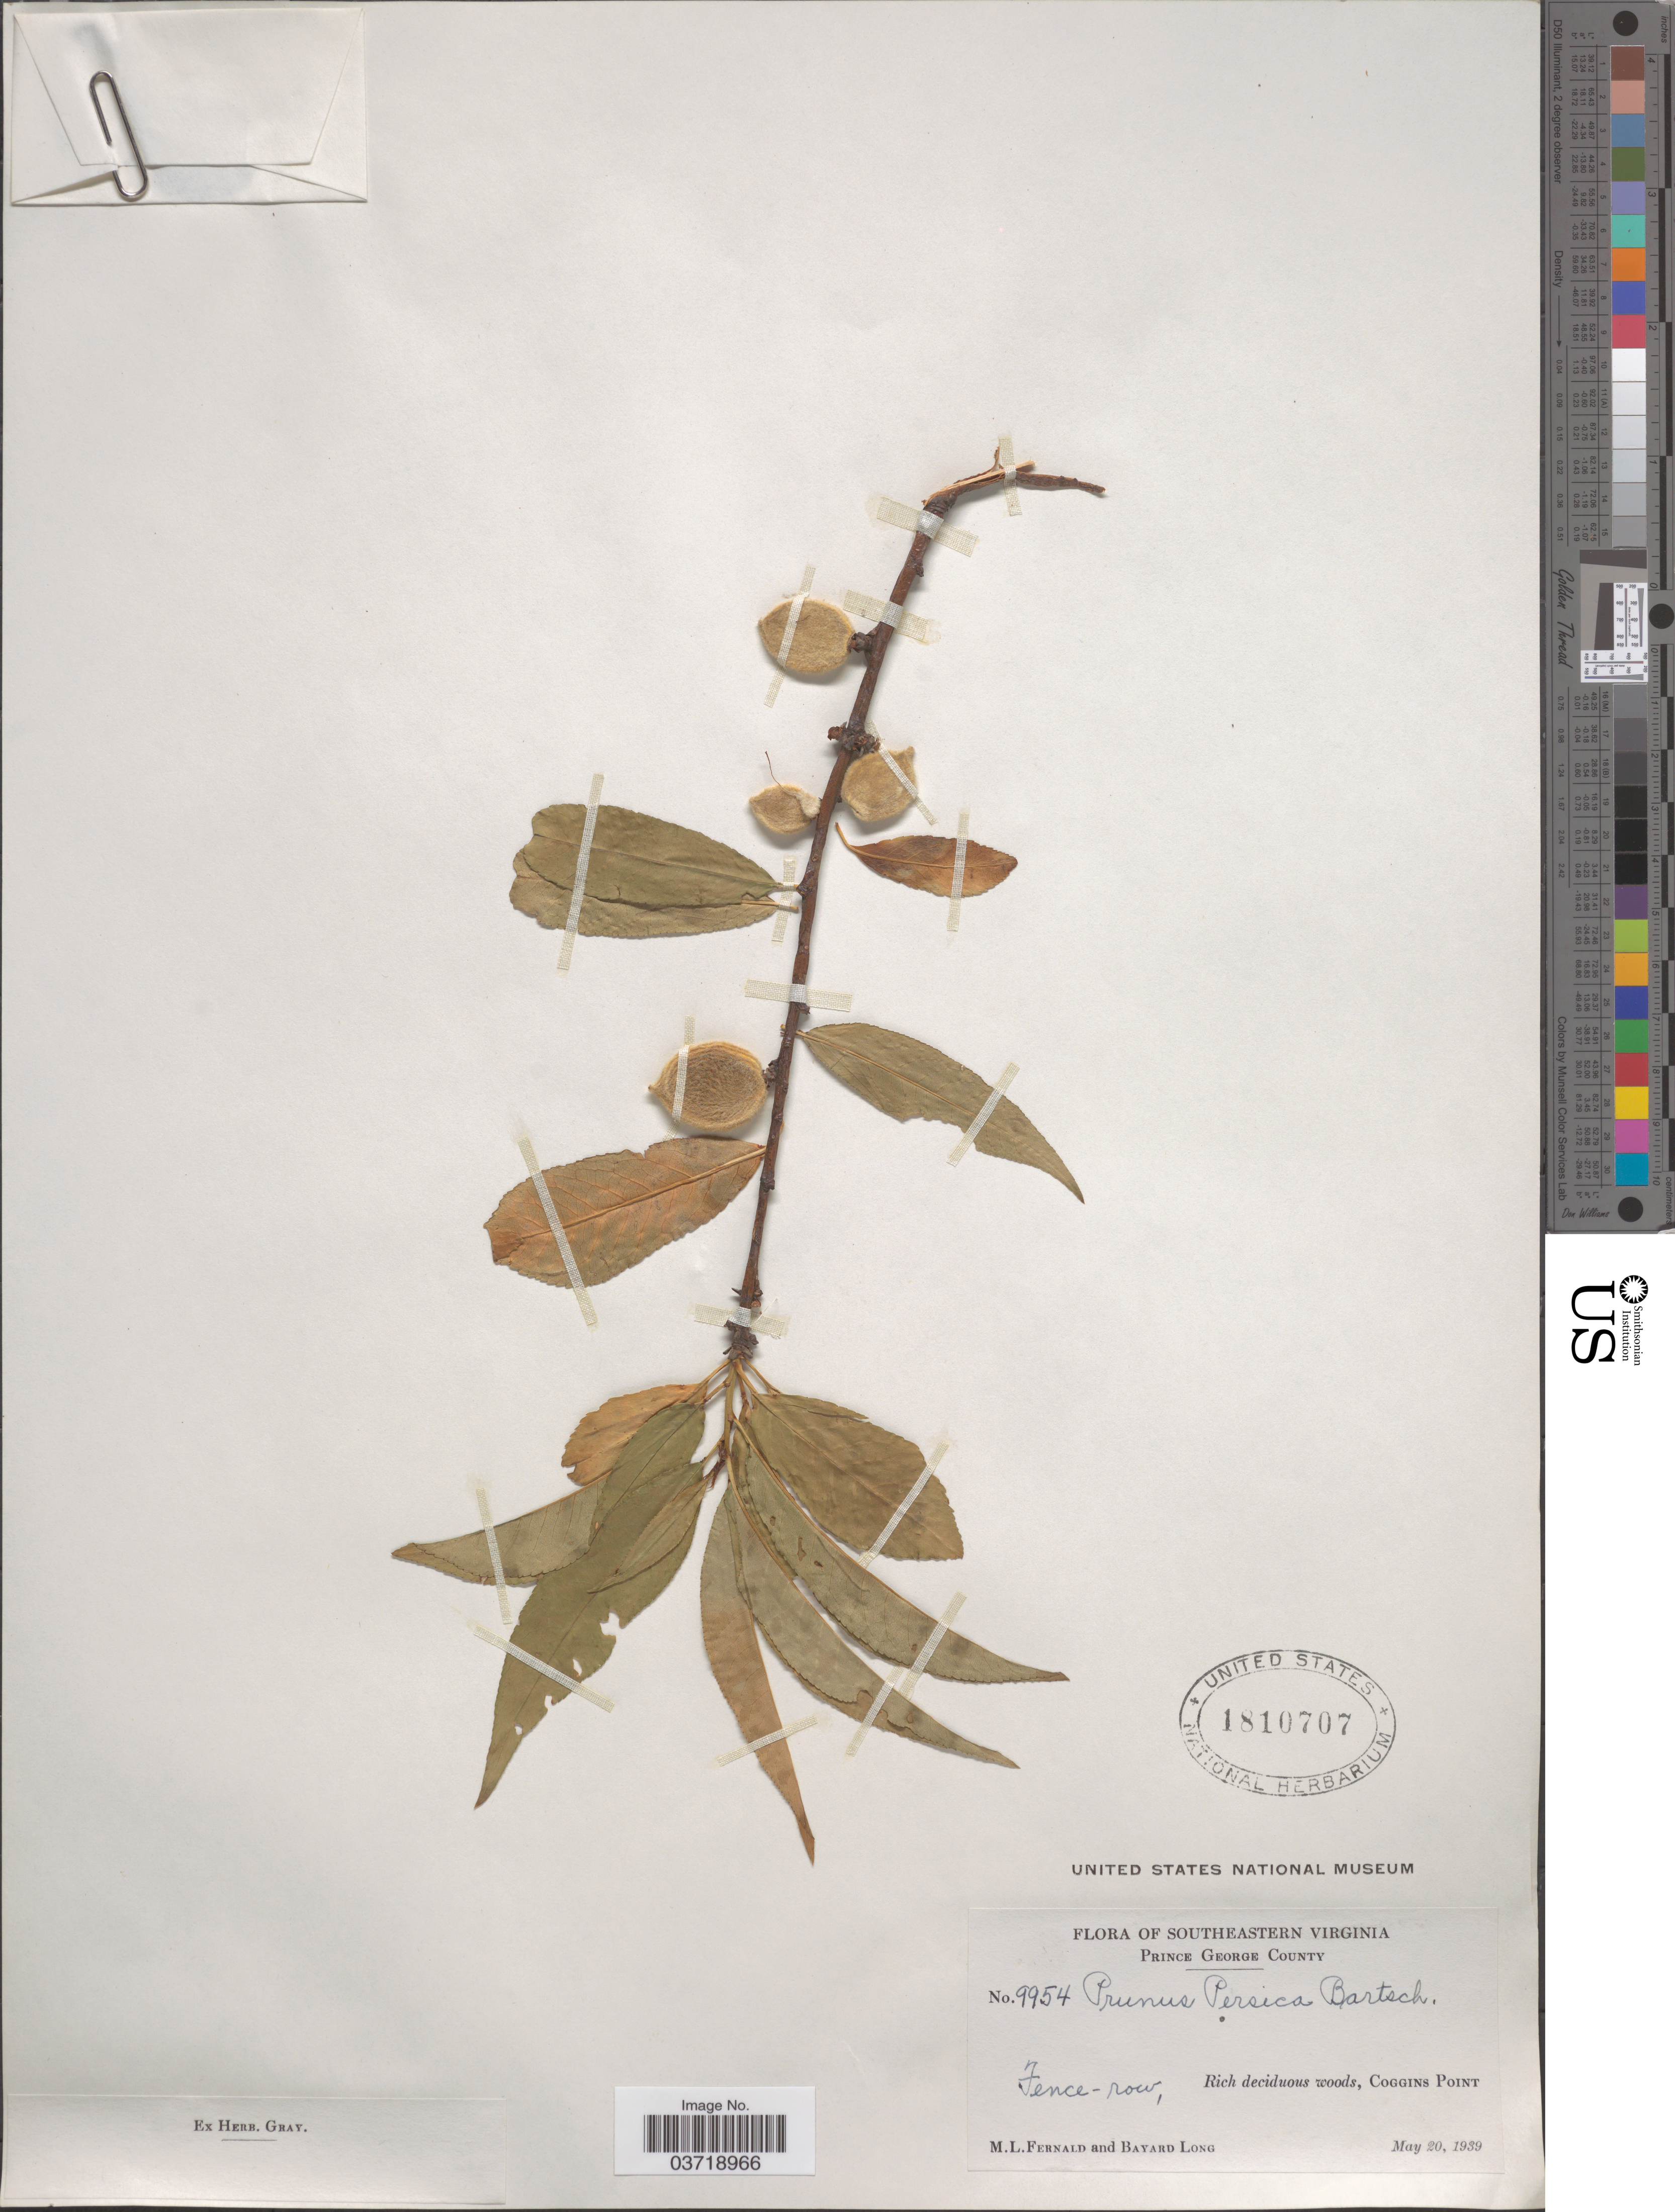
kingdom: Plantae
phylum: Tracheophyta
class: Magnoliopsida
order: Rosales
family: Rosaceae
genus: Prunus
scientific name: Prunus persica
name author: (L.) Batsch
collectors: M. L. Fernald & B. Long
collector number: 9954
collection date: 1939-05-20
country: United States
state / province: Virginia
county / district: Prince George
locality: Southeastern Virginia. Prince George County. Coggins Point.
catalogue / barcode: US 1810707